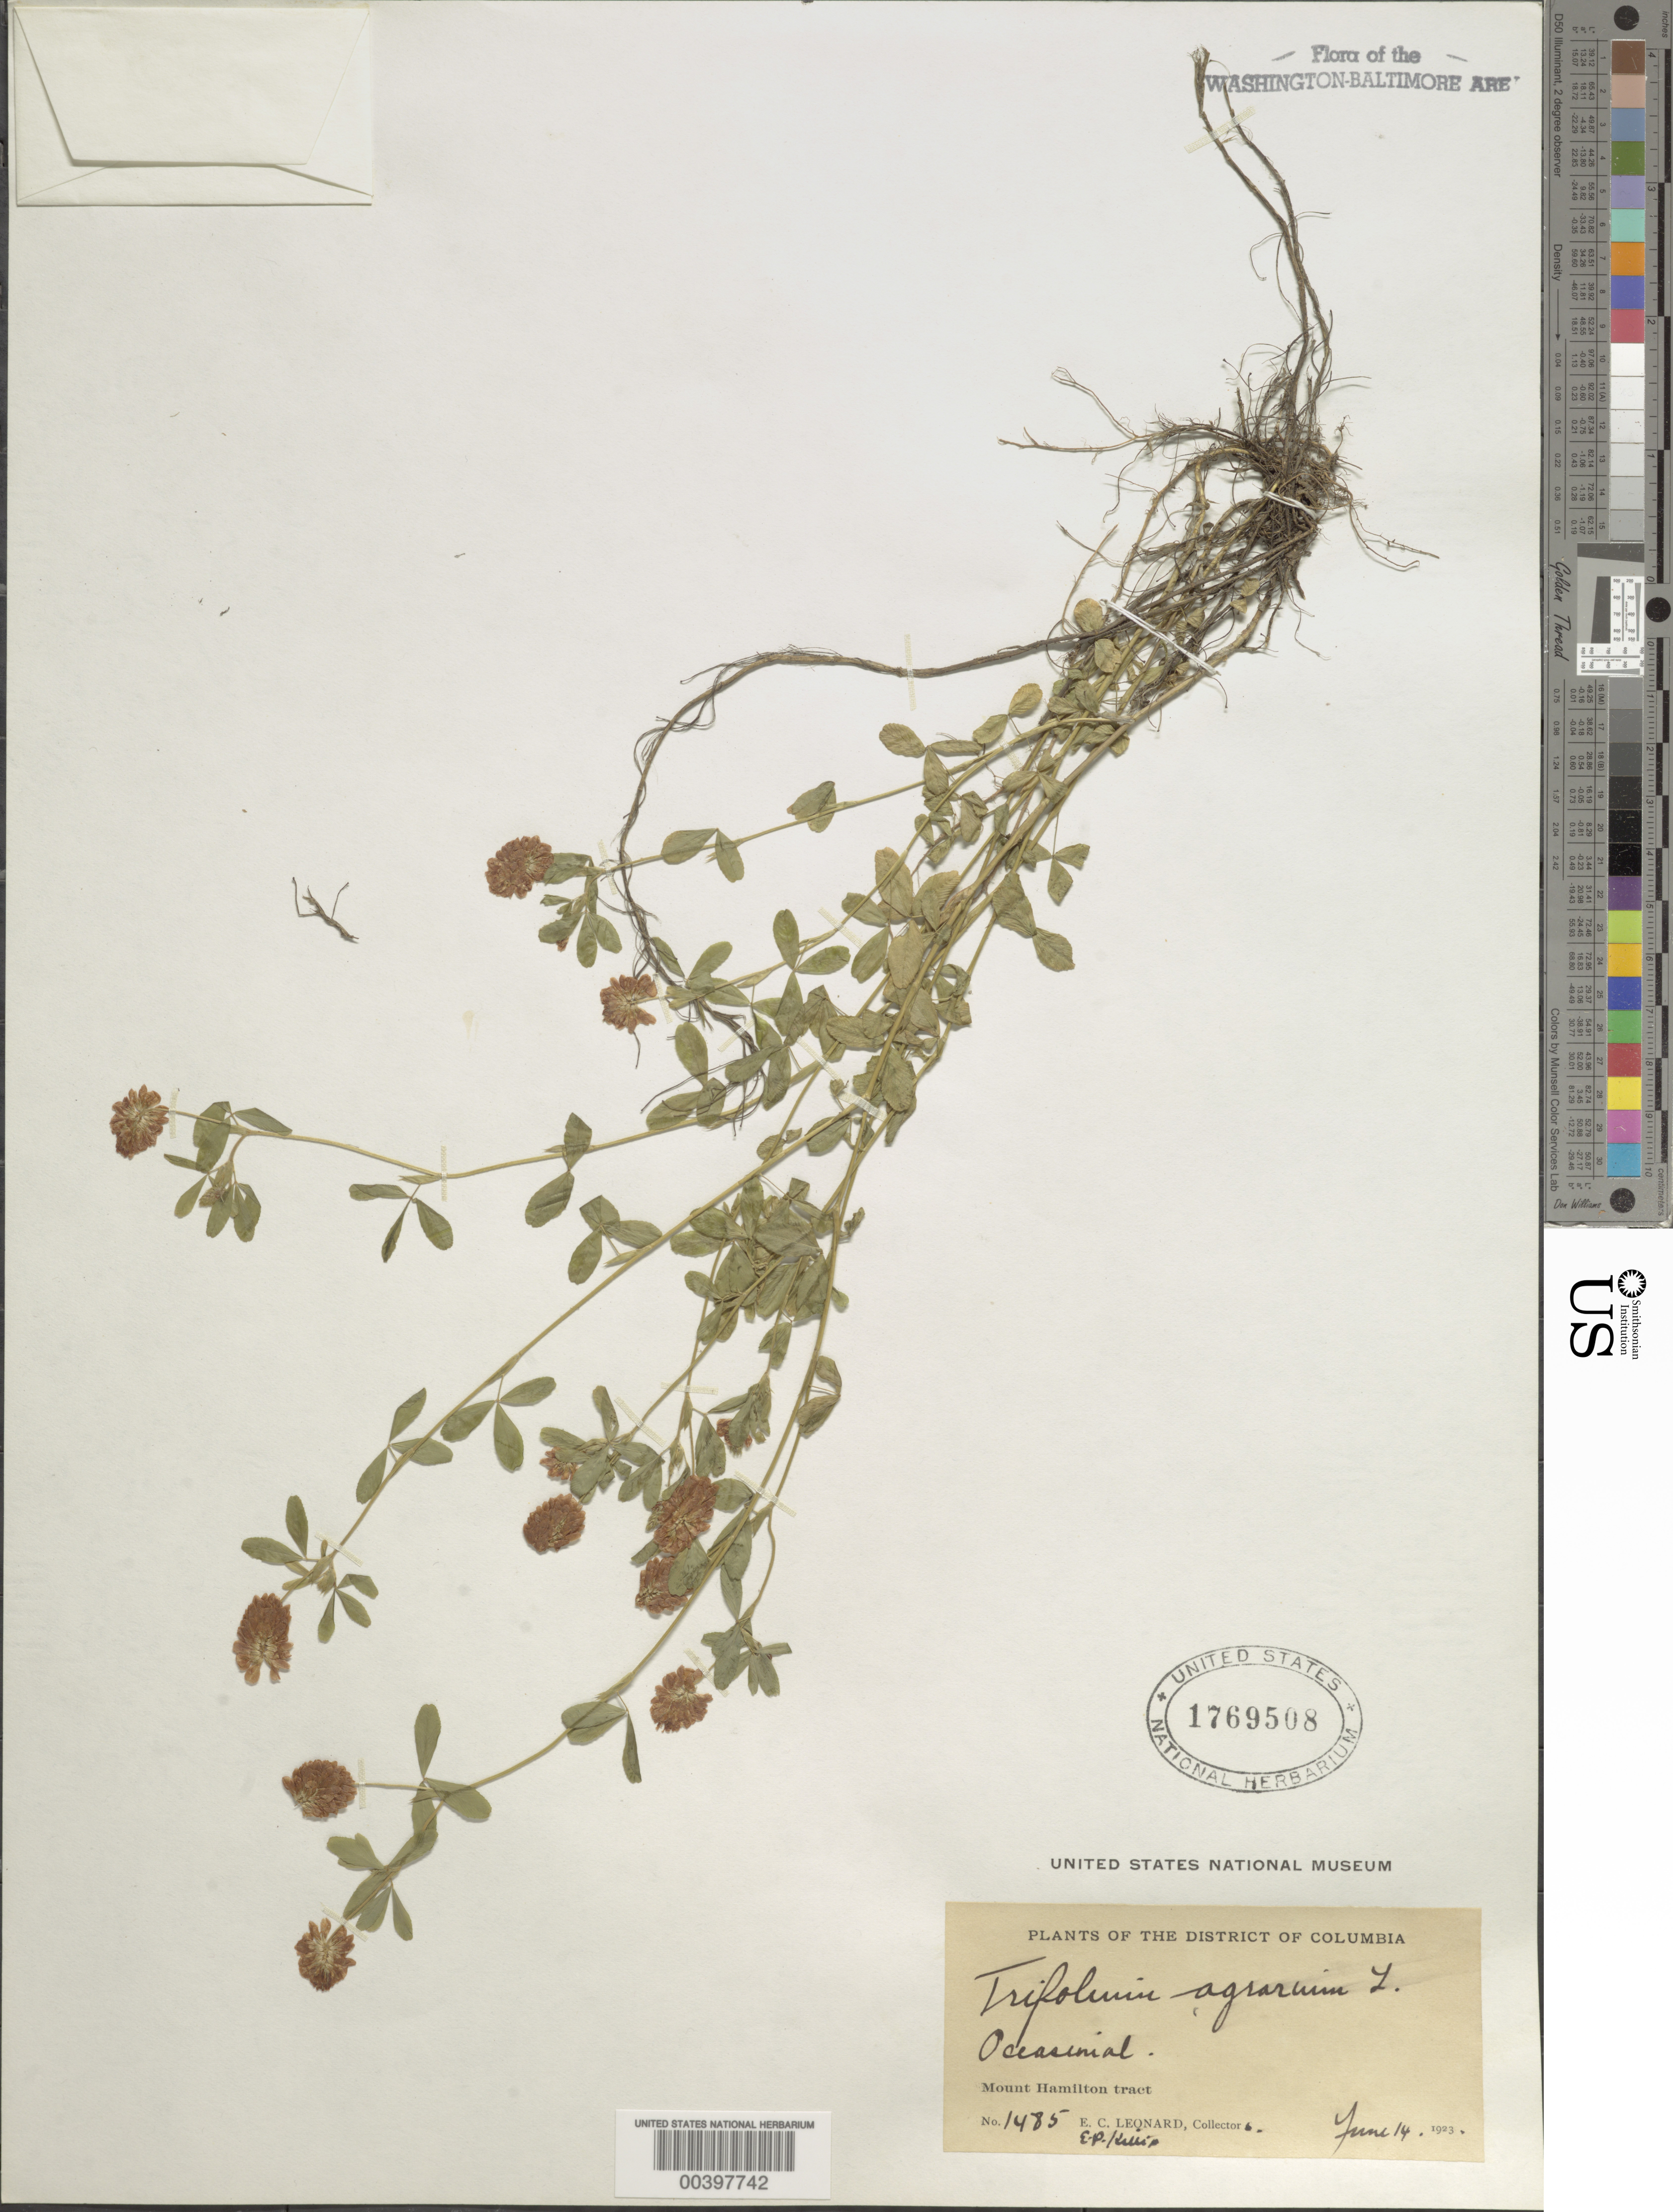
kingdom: Plantae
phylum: Tracheophyta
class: Magnoliopsida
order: Fabales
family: Fabaceae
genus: Trifolium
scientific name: Trifolium aureum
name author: Pollich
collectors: E. C. Leonard & E. P. Killip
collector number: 1485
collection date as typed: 14 Jun 1923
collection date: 1923-06-14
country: United States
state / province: District of Columbia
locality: Mount Hamilton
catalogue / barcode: US 1769508